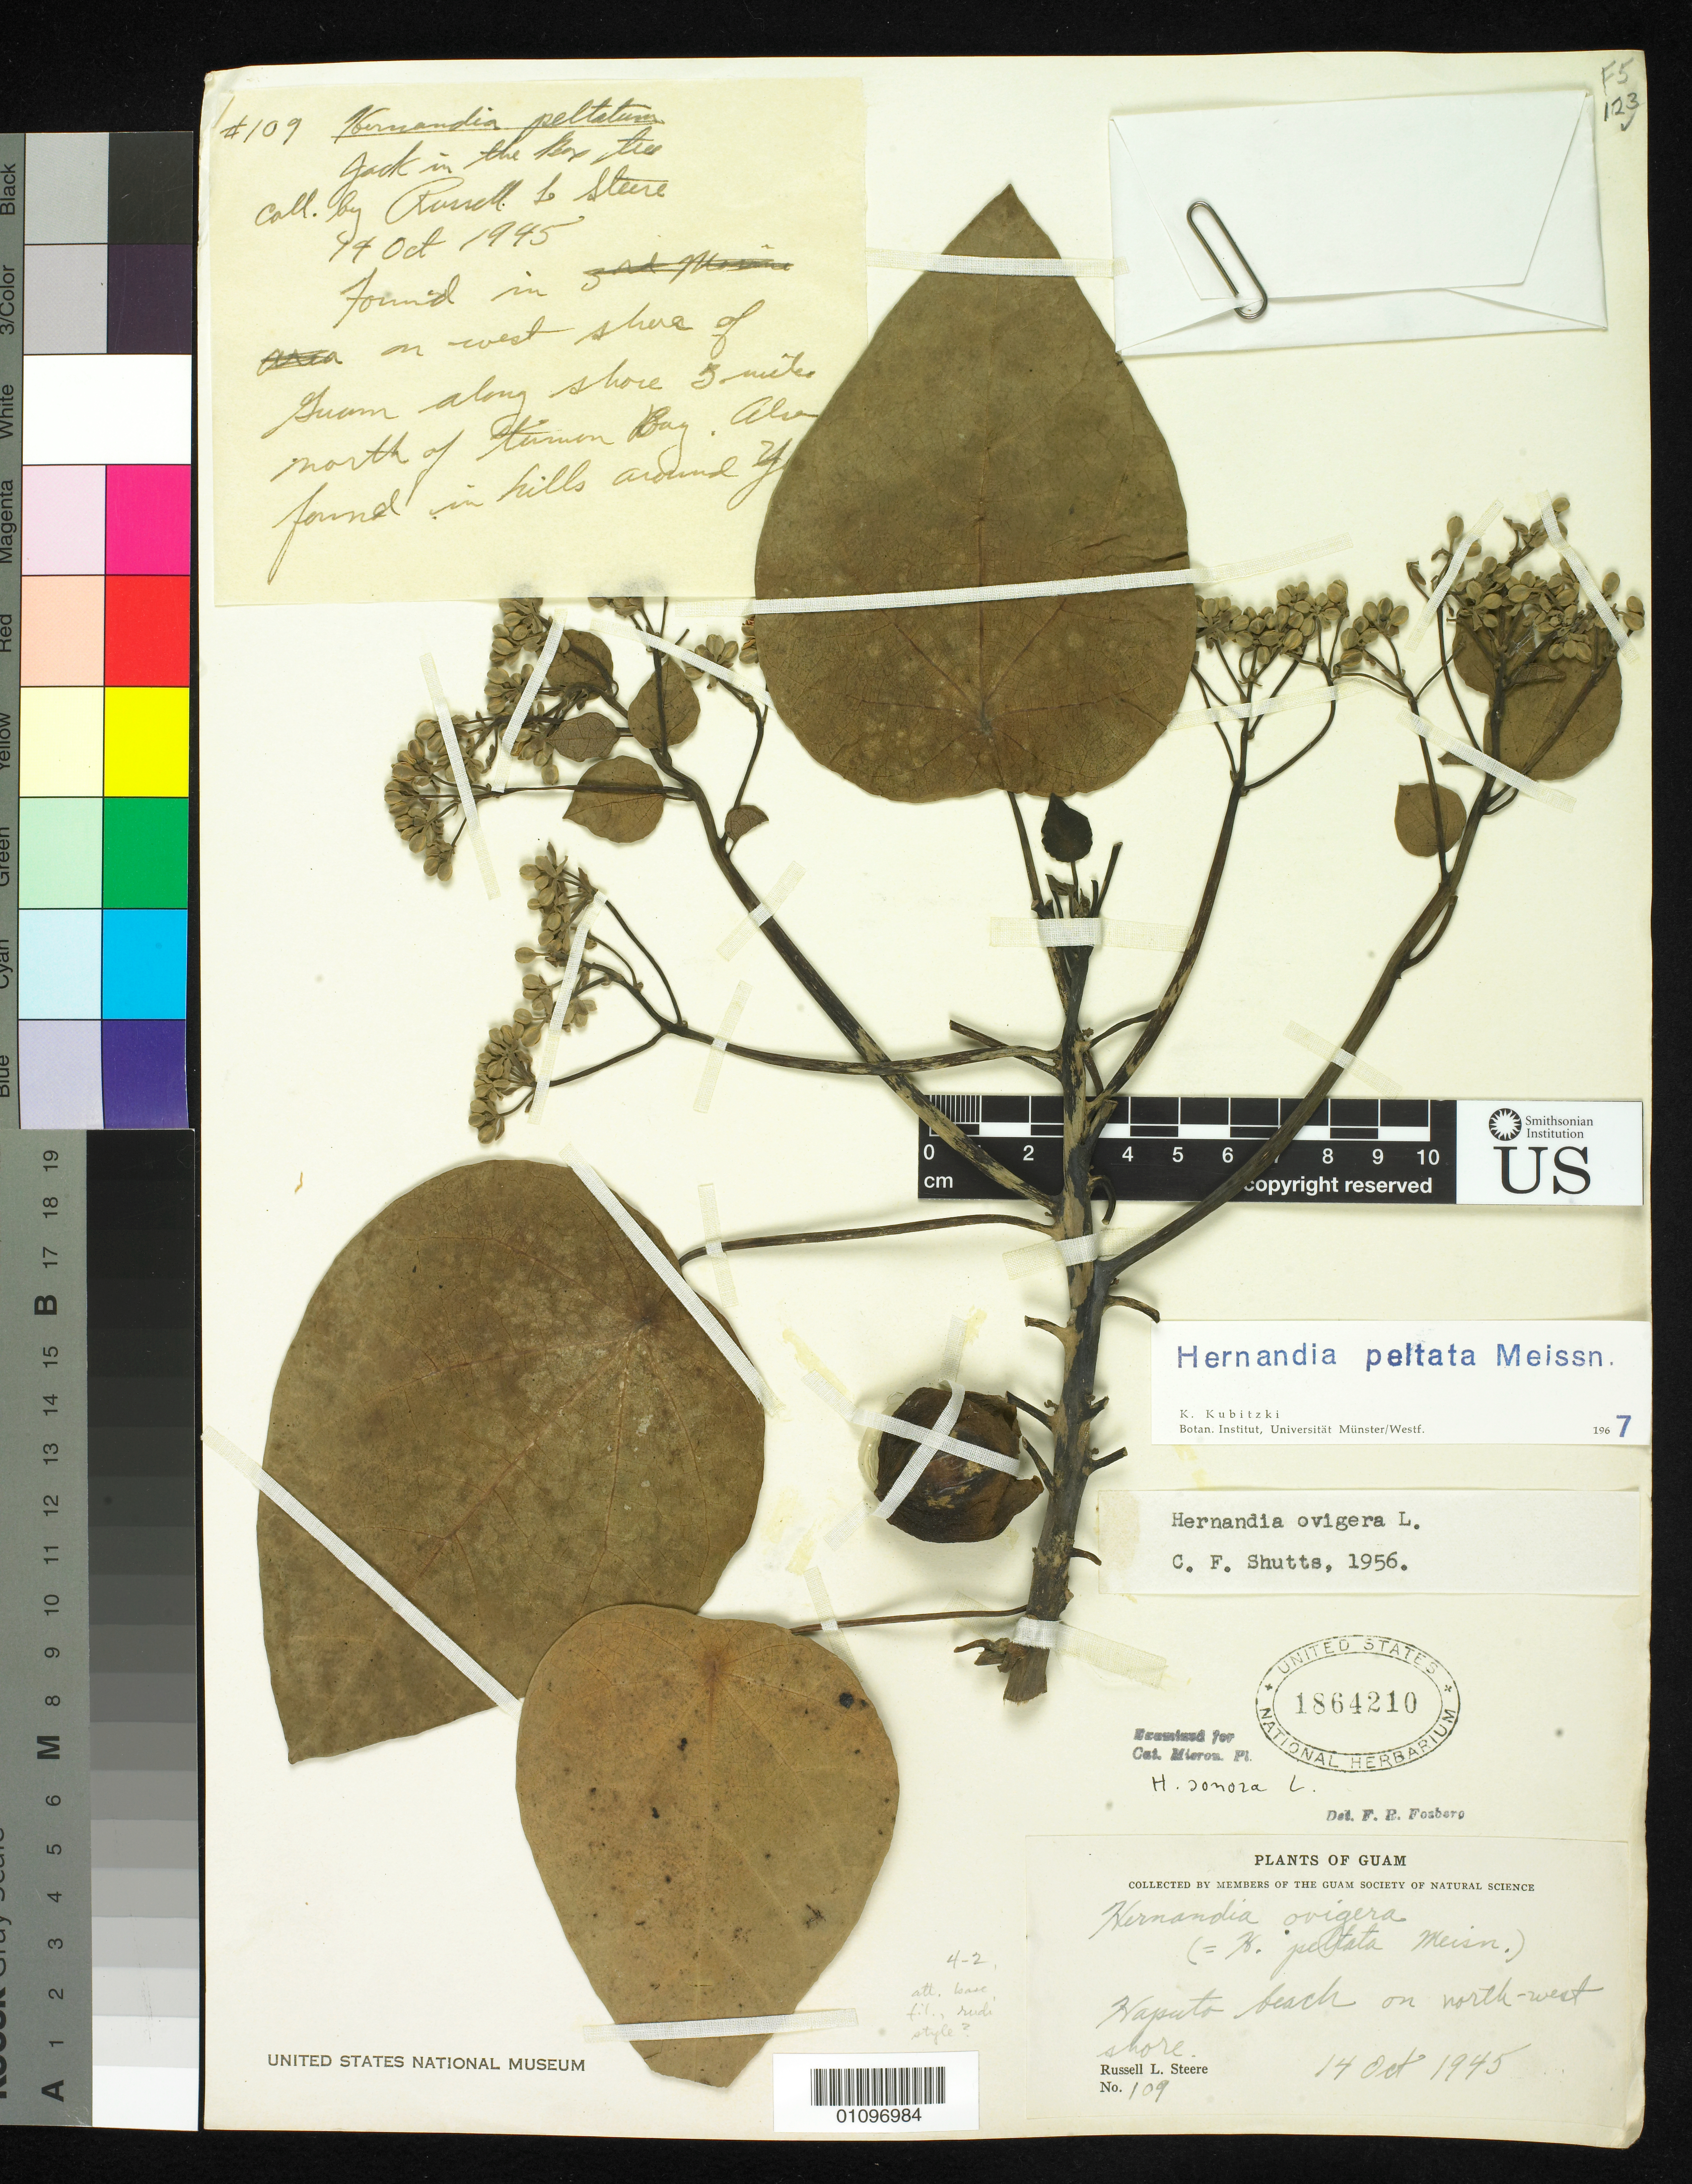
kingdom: Plantae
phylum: Tracheophyta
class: Magnoliopsida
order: Laurales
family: Hernandiaceae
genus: Hernandia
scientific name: Hernandia nymphaeifolia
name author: (C. Presl) Kubitzki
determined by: Strong, M. T., (US), Smithsonian Institution - National Museum of Natural History (UNITED STATES)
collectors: R. L. Steere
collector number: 109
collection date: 1945-10-14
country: Guam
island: Guam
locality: Haputo beach on NW shore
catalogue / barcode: US 1864210